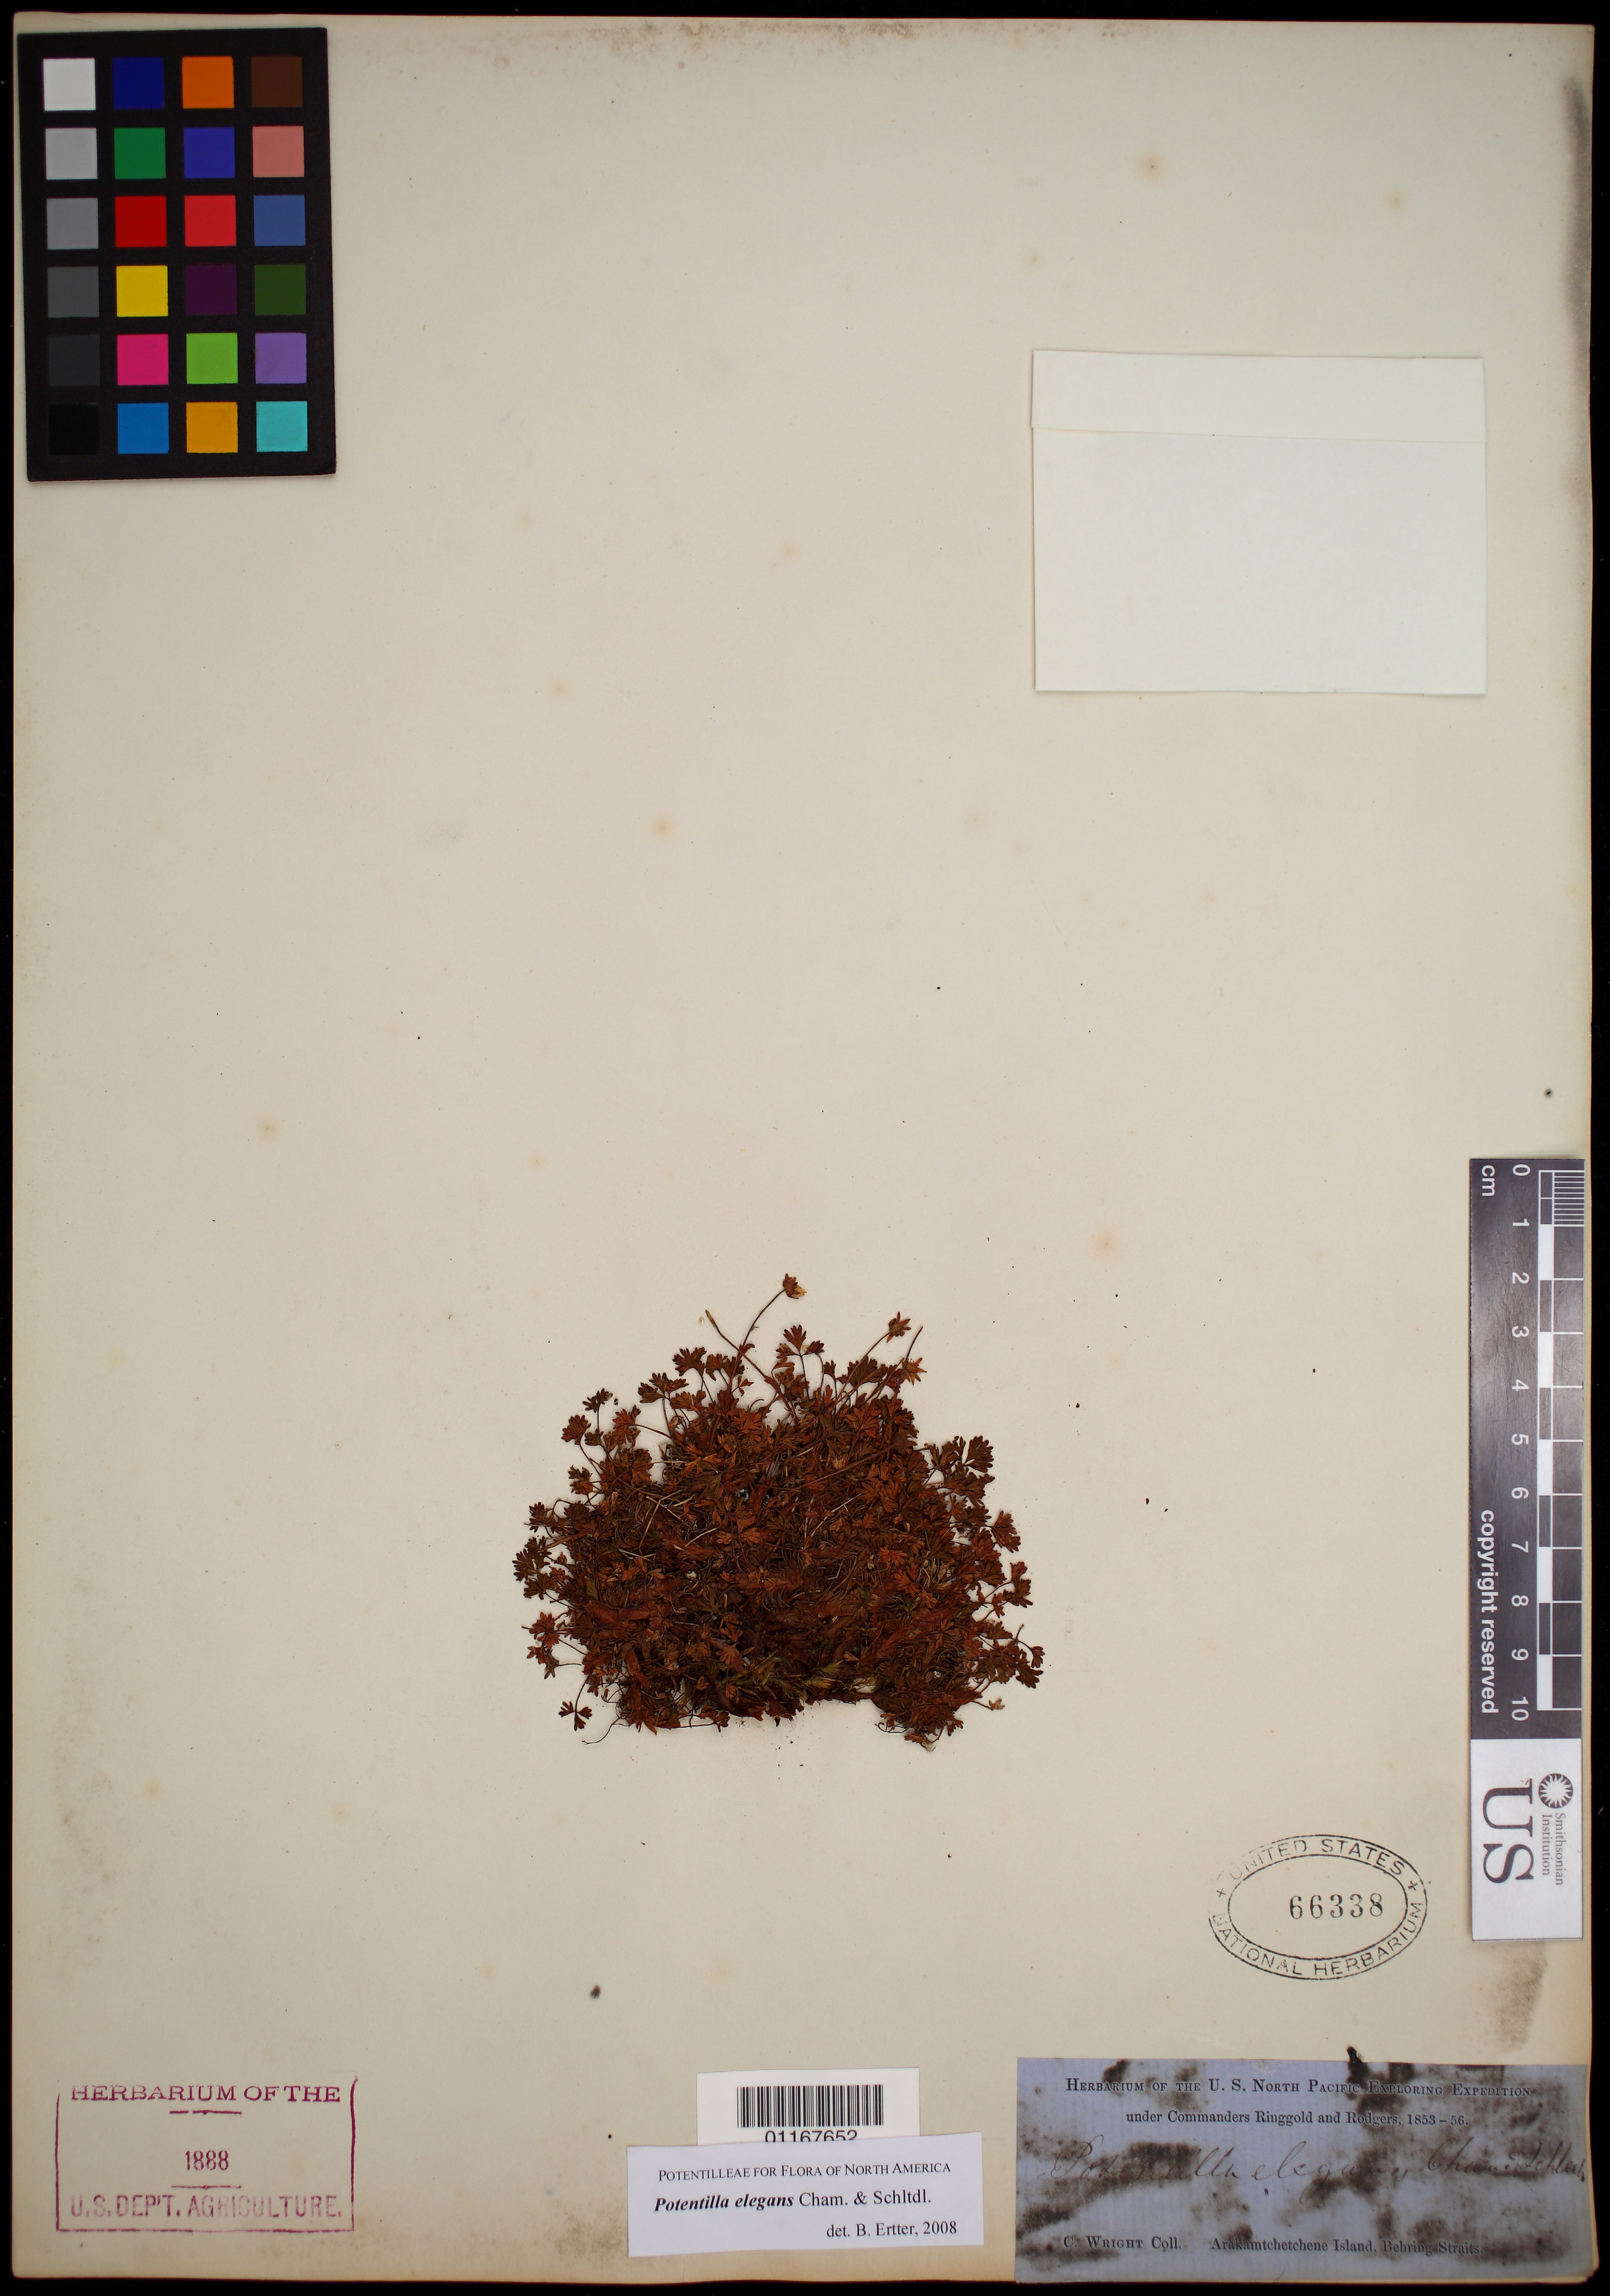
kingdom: Plantae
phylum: Tracheophyta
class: Magnoliopsida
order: Rosales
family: Rosaceae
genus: Potentilla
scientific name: Potentilla elegans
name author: Cham. & Schltr.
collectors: C. Wright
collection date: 1853/1856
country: Russian Federation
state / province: Chukotka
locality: Arakamtchetchene I. Bering Straits.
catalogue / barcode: US 66338